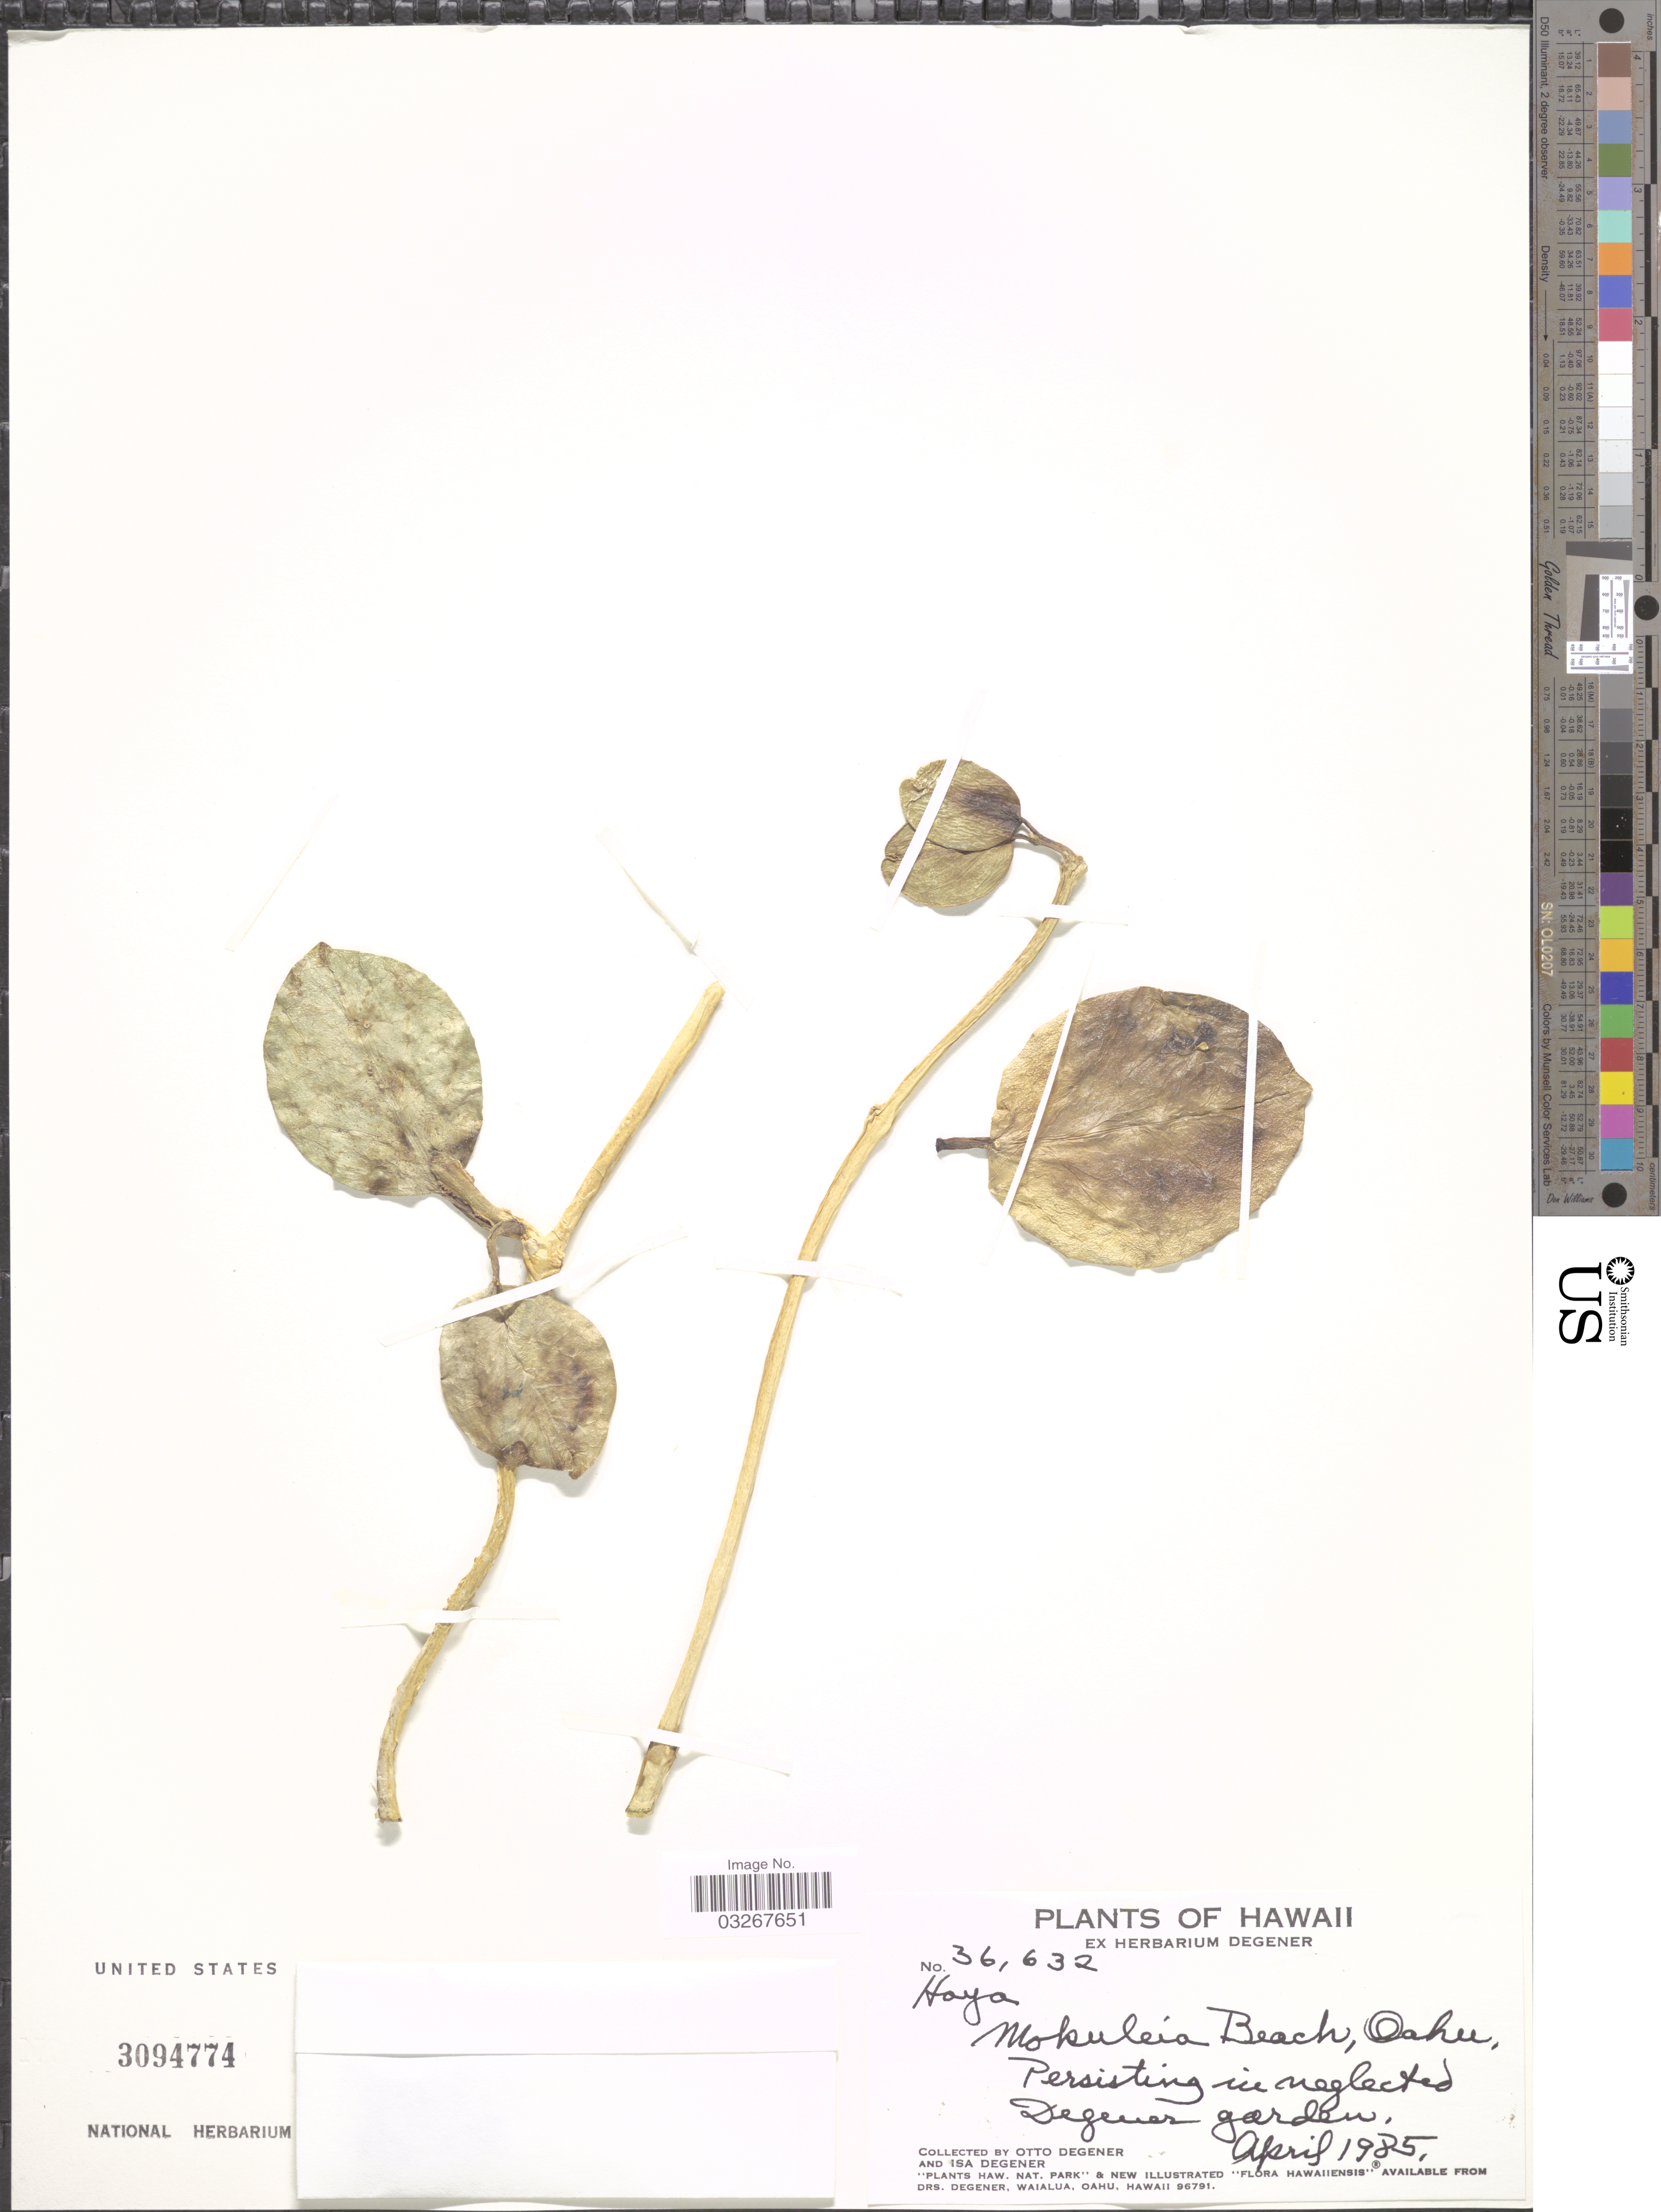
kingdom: Plantae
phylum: Tracheophyta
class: Magnoliopsida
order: Gentianales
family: Apocynaceae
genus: Hoya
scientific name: Hoya sp.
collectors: O. Degener & I. Degener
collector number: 36632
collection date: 1985-04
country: United States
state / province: Hawaii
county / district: Honolulu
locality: Mokuleia Beach, Oahu. Degener garden.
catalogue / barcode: US 3094774